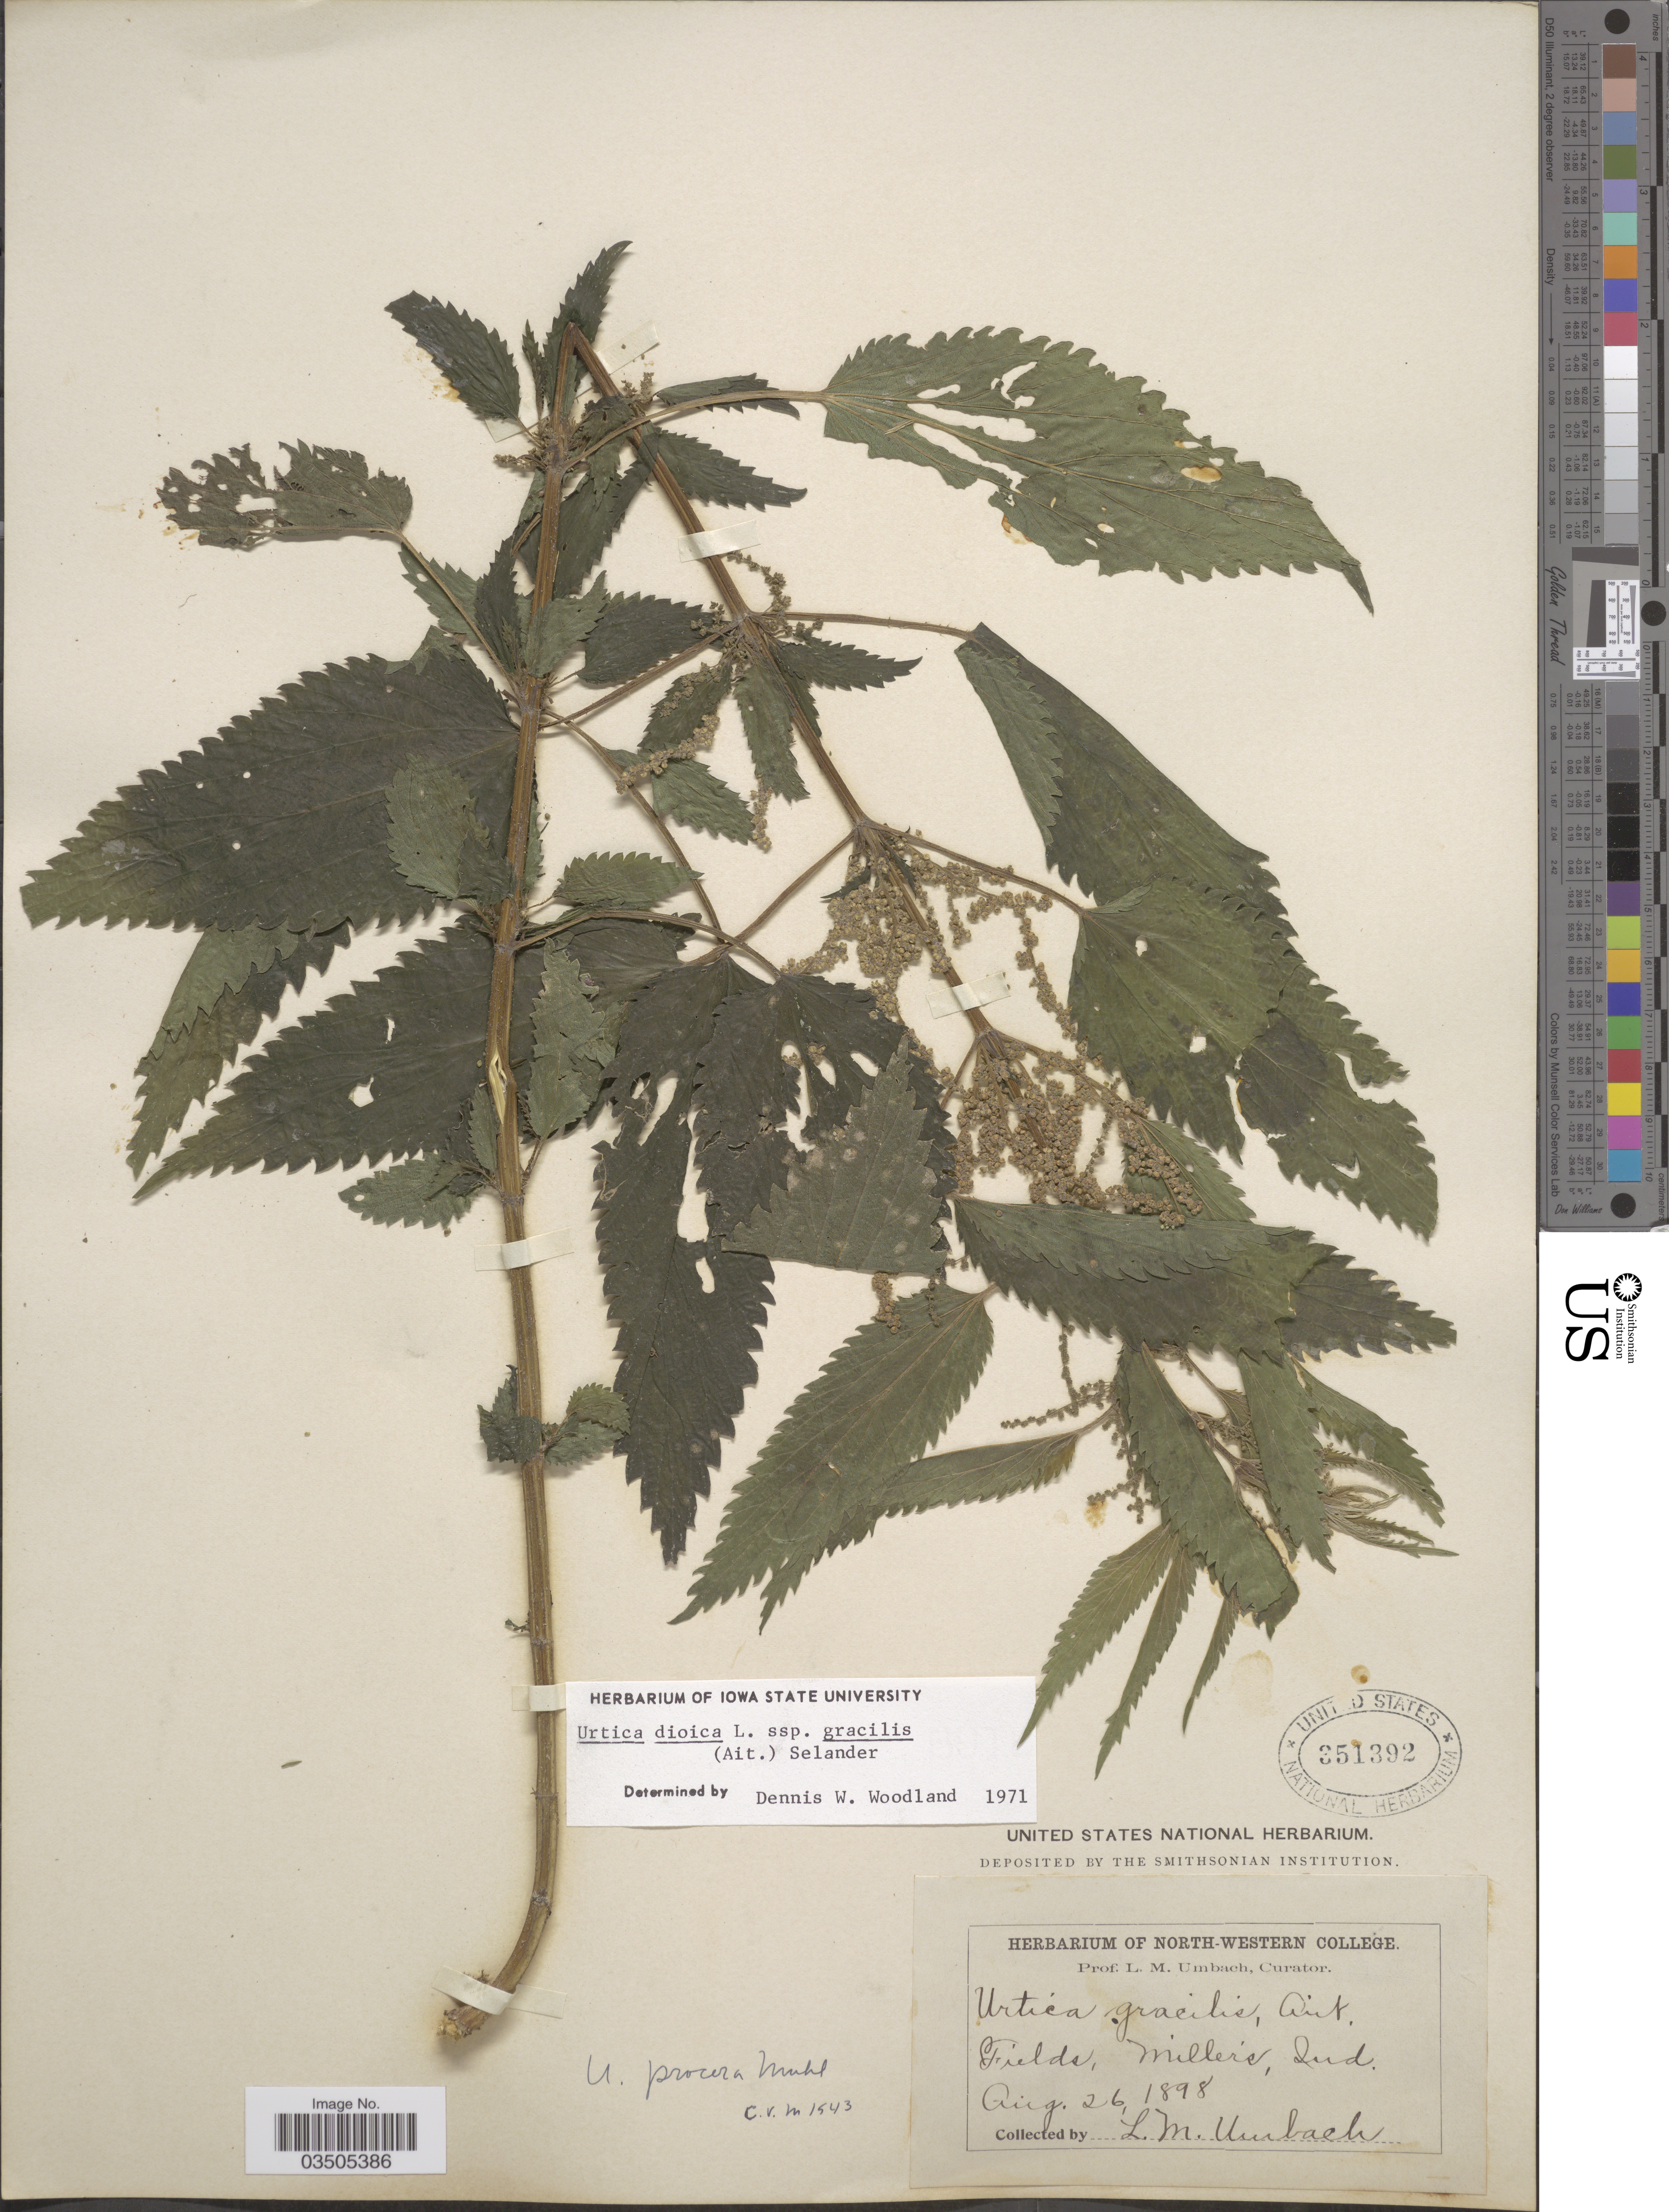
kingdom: Plantae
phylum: Tracheophyta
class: Magnoliopsida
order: Rosales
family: Urticaceae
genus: Urtica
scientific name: Urtica dioica subsp. gracilis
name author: L.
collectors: L. M. Umbach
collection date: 1898-08-26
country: United States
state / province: Indiana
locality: Fields, Miller's.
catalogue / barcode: US 351392